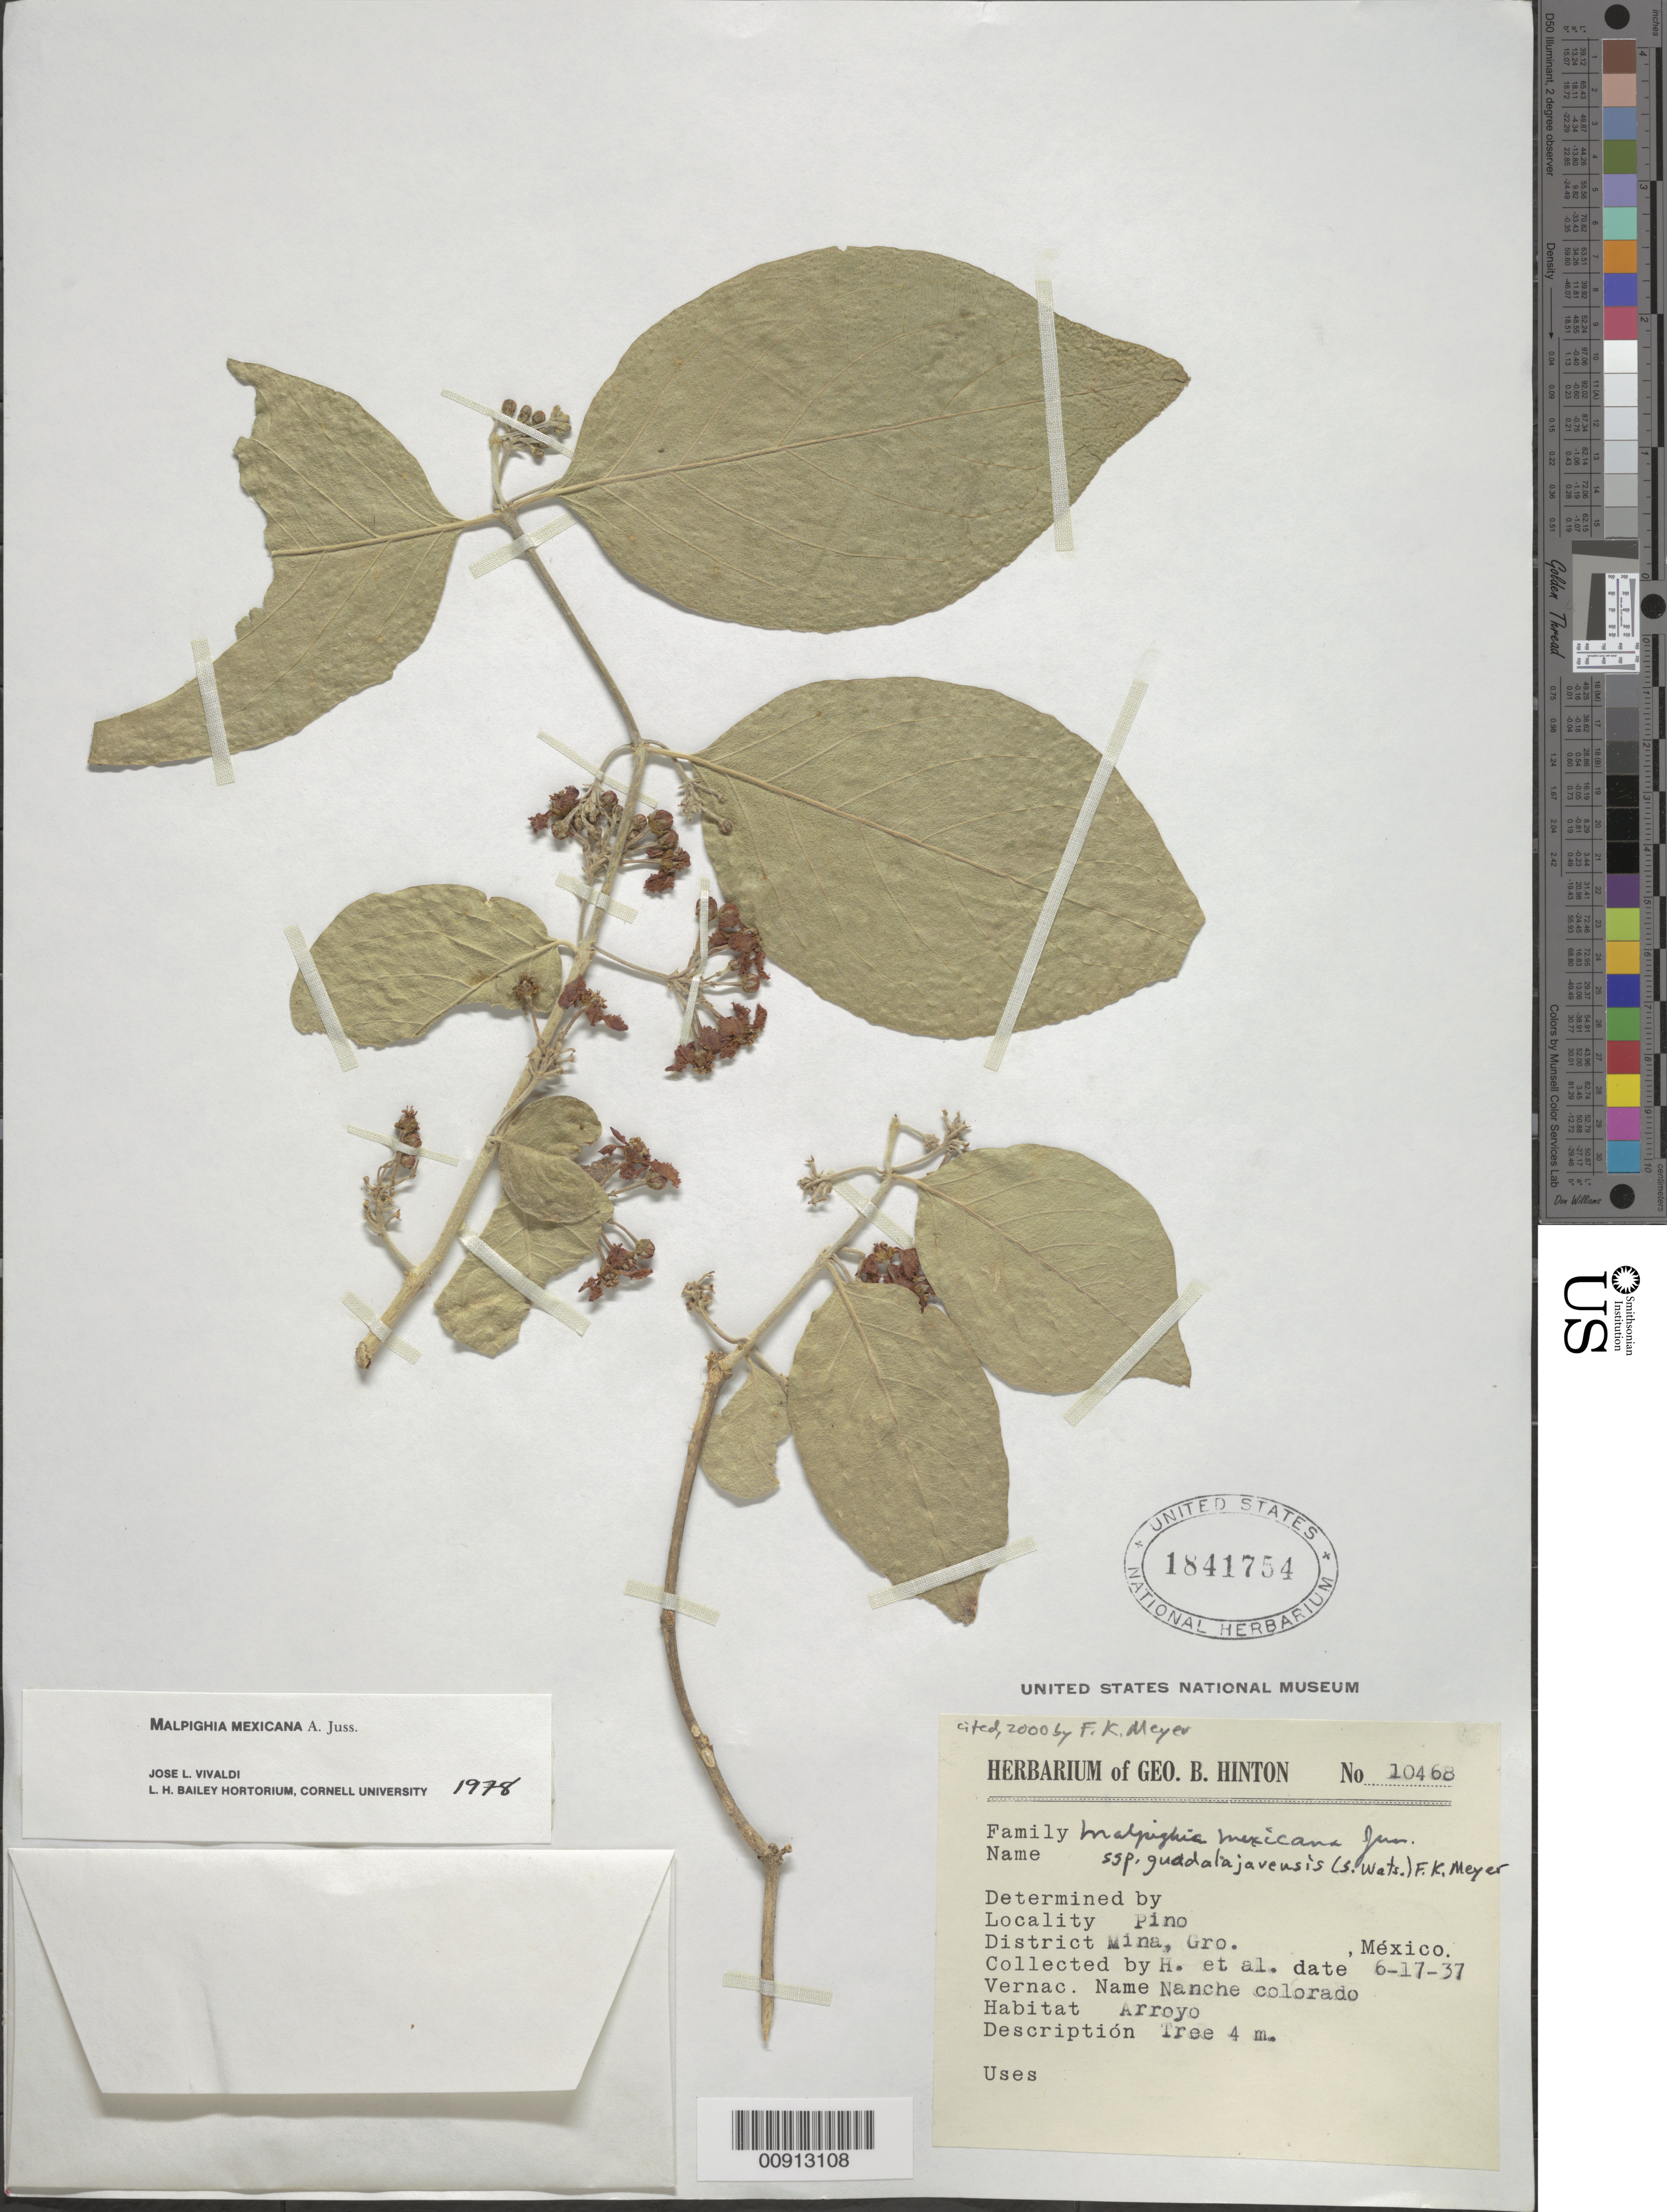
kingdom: Plantae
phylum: Tracheophyta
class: Magnoliopsida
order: Malpighiales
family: Malpighiaceae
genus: Malpighia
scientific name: Malpighia mexicana subsp. guadalajarensis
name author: (S. Watson) F.K. Mey.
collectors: G. B. Hinton & et al.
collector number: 10468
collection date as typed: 17 Jun 1937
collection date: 1937-06-17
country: Mexico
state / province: Guerrero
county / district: Mina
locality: Pino, District Mina, Guerrero.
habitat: Arroyo.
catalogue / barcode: US 1841754